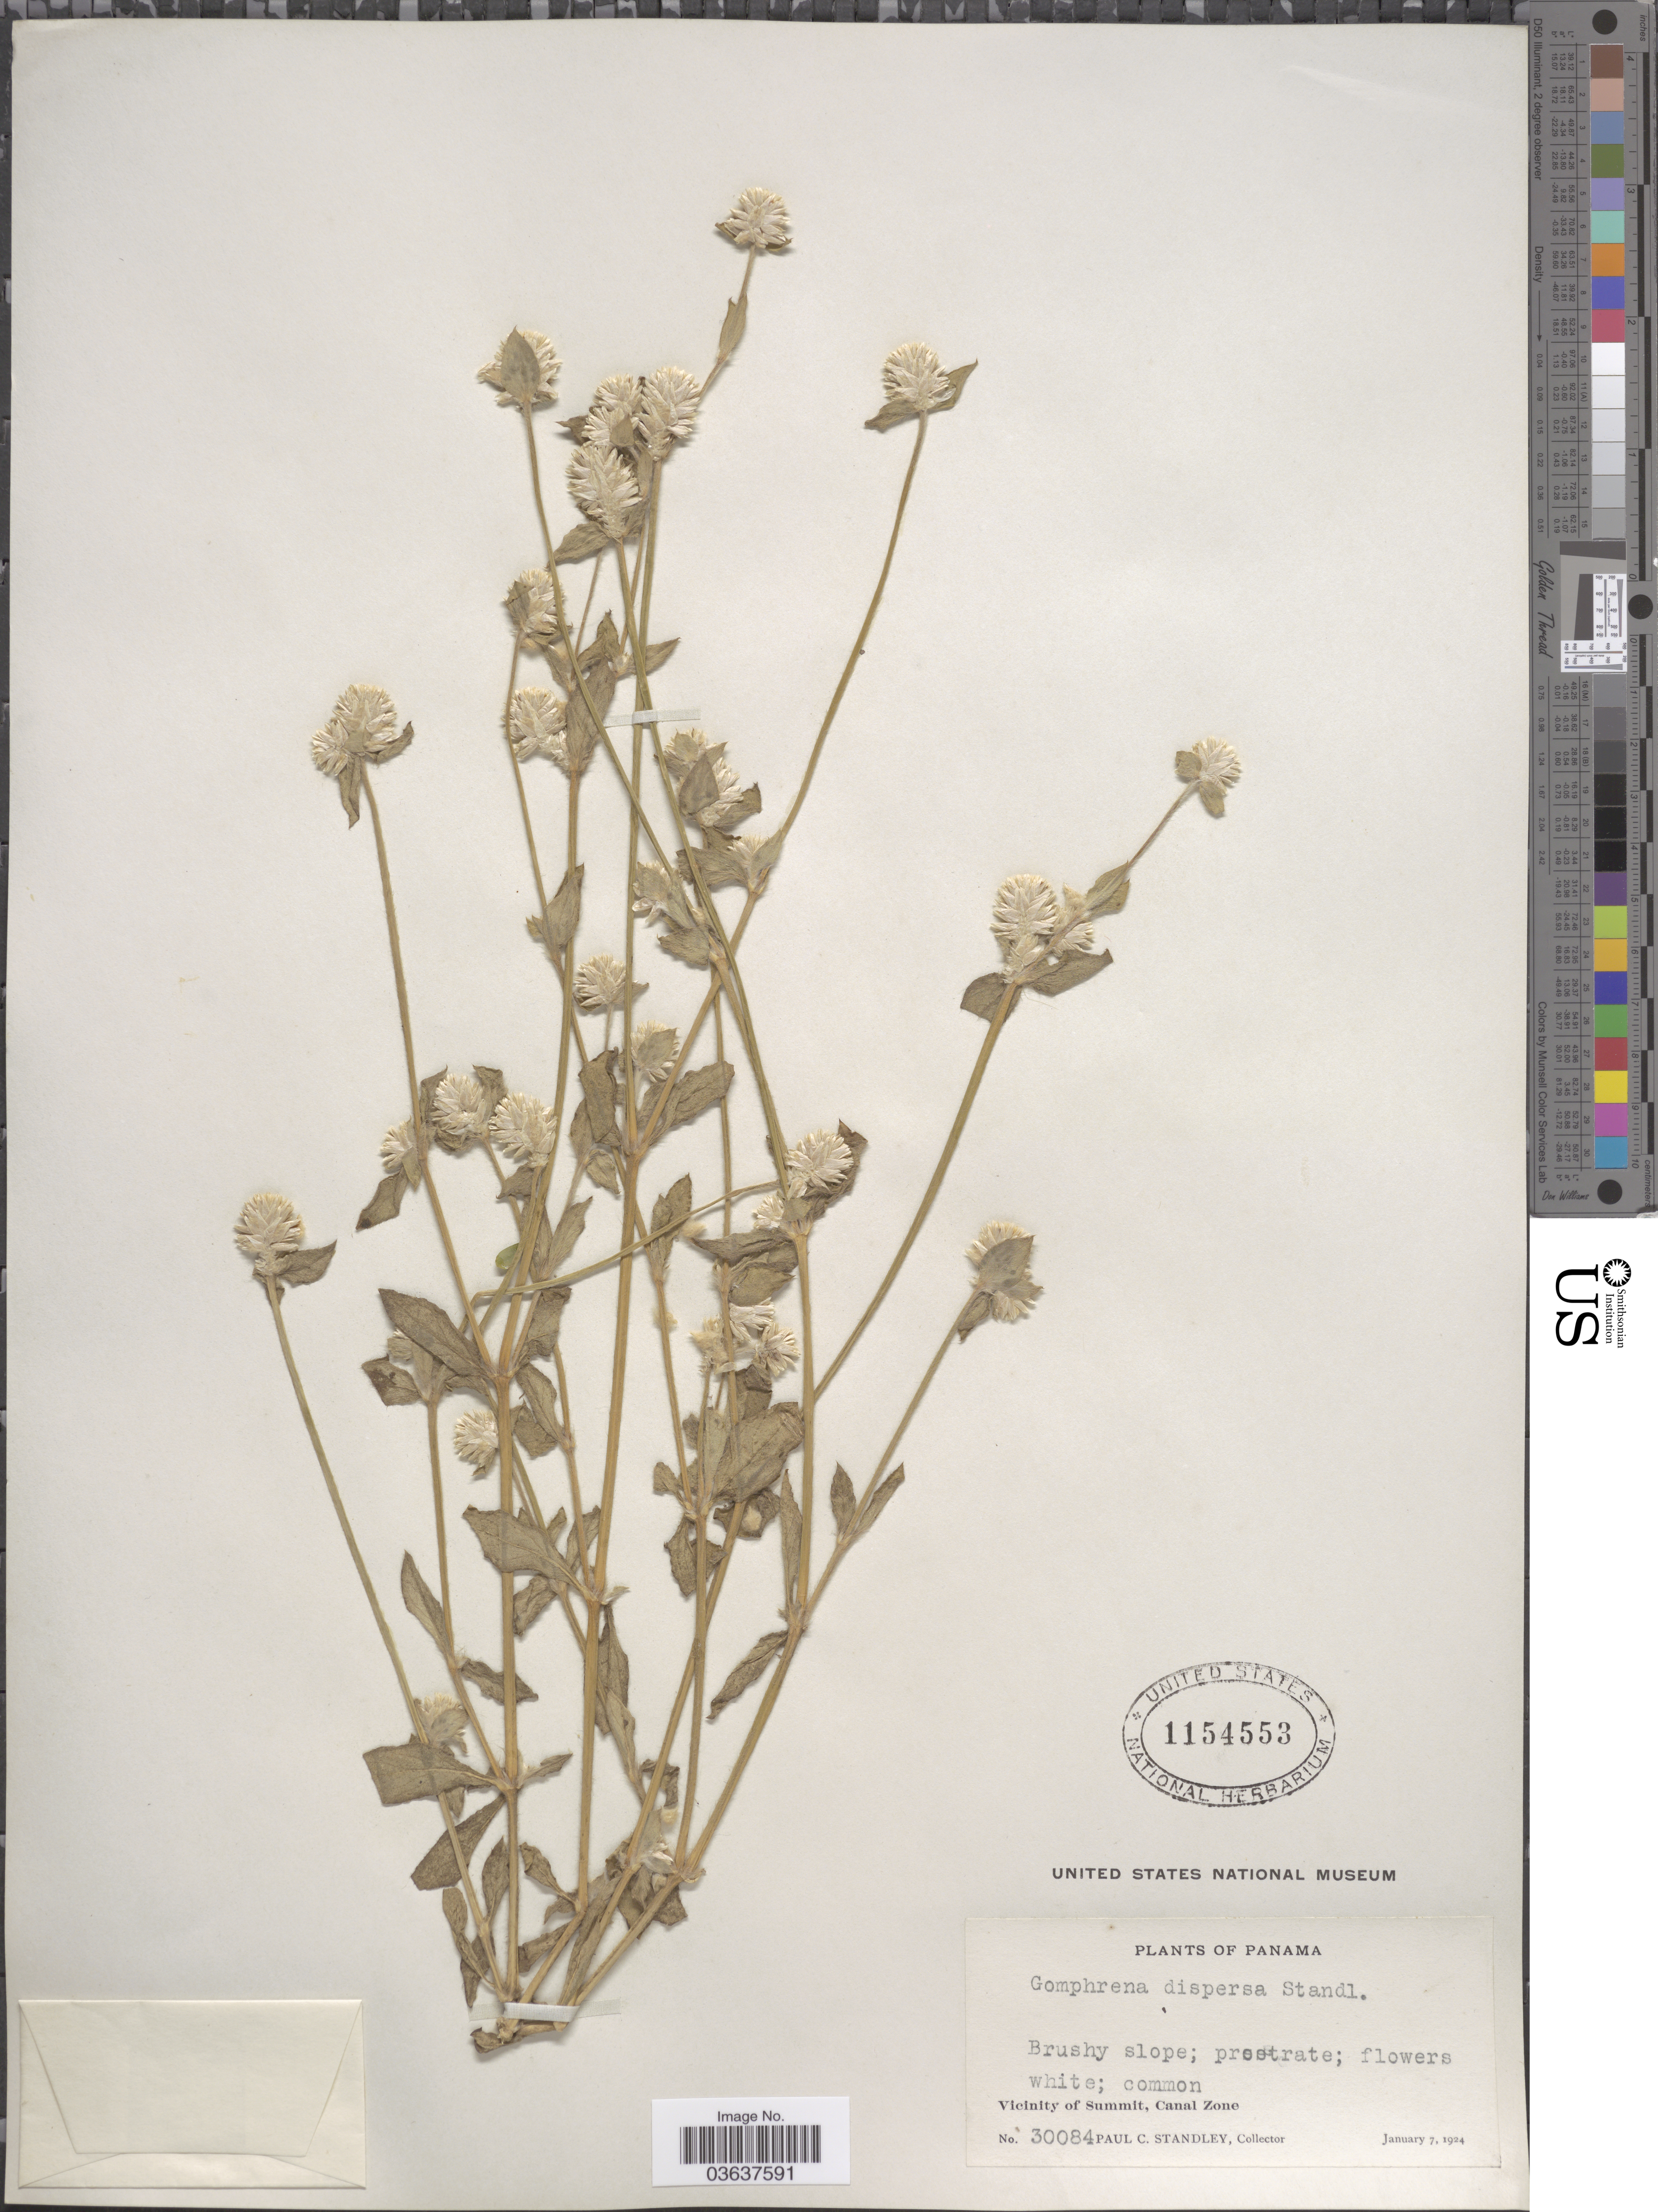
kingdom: Plantae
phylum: Tracheophyta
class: Magnoliopsida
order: Caryophyllales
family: Amaranthaceae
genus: Gomphrena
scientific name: Gomphrena dispersa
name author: Standl.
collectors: P. C. Standley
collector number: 30084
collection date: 1924-01-07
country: Panama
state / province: Colón / Panamá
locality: Vicinity of Summit, Canal Zone.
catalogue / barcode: US 1154553